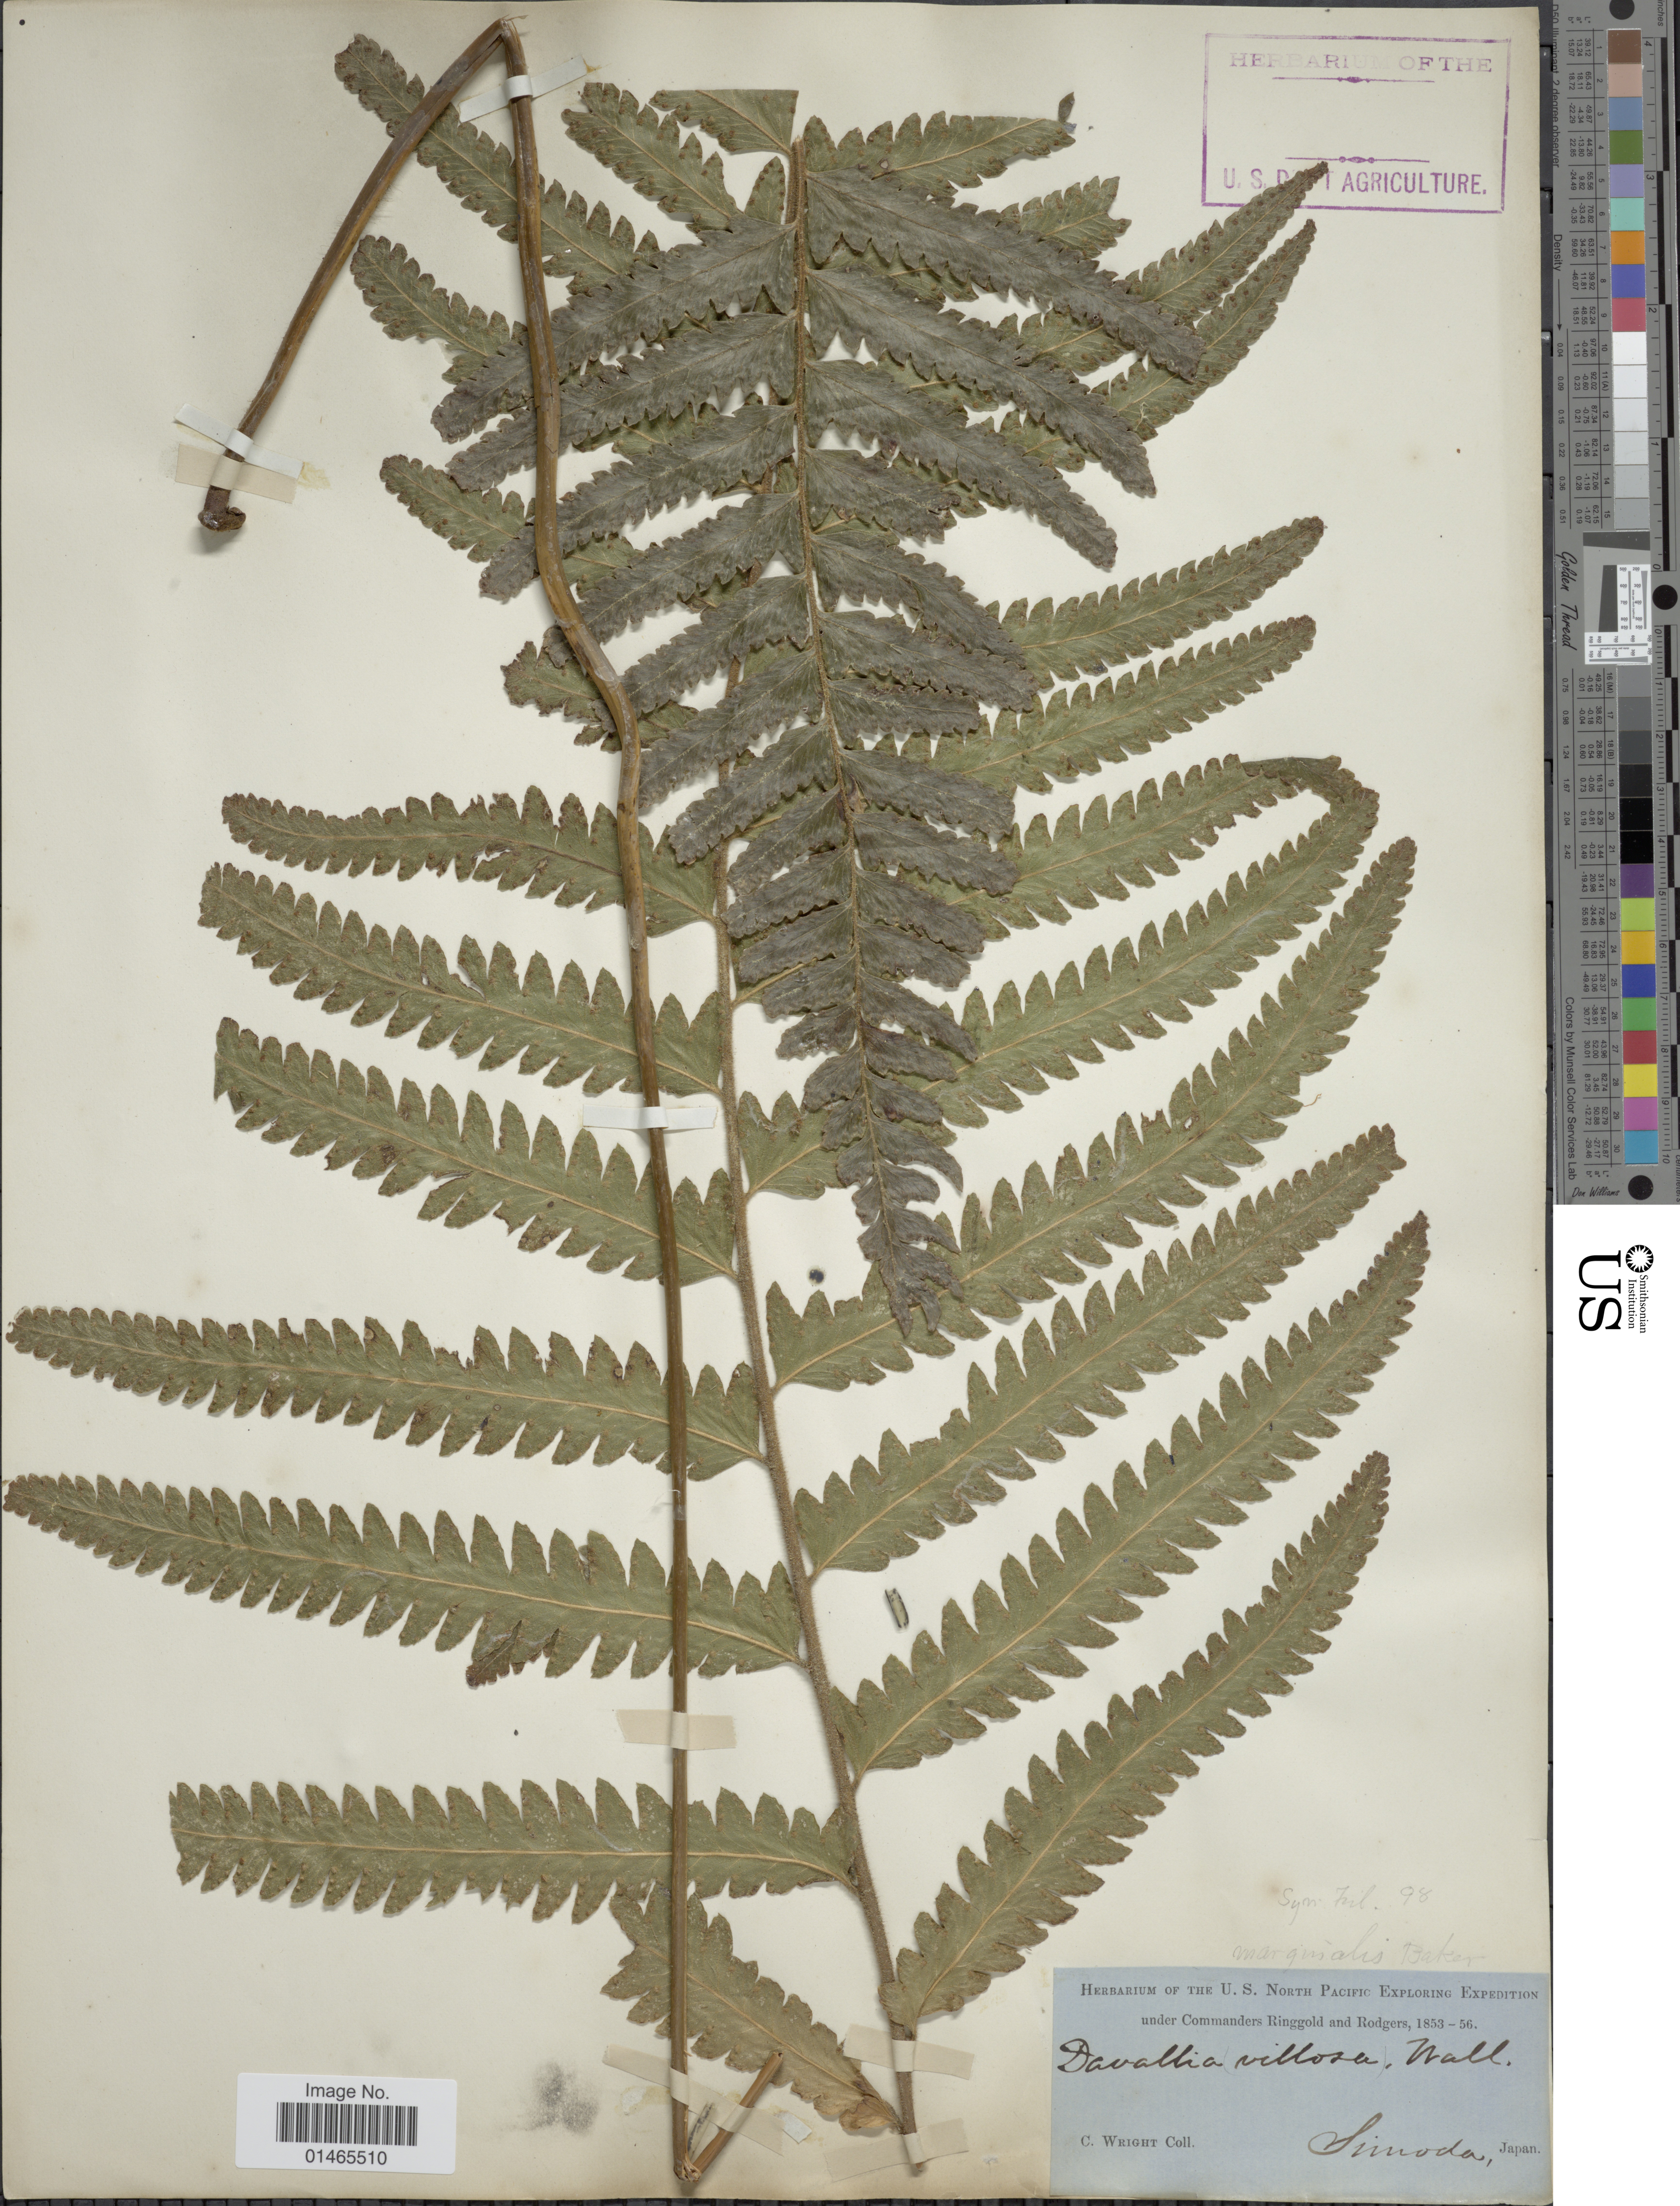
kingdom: Plantae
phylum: Tracheophyta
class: Polypodiopsida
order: Polypodiales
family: Dennstaedtiaceae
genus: Microlepia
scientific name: Microlepia marginata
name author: (Houtt.) C. Chr.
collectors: C. Wright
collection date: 1853/1856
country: Japan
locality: Simoda